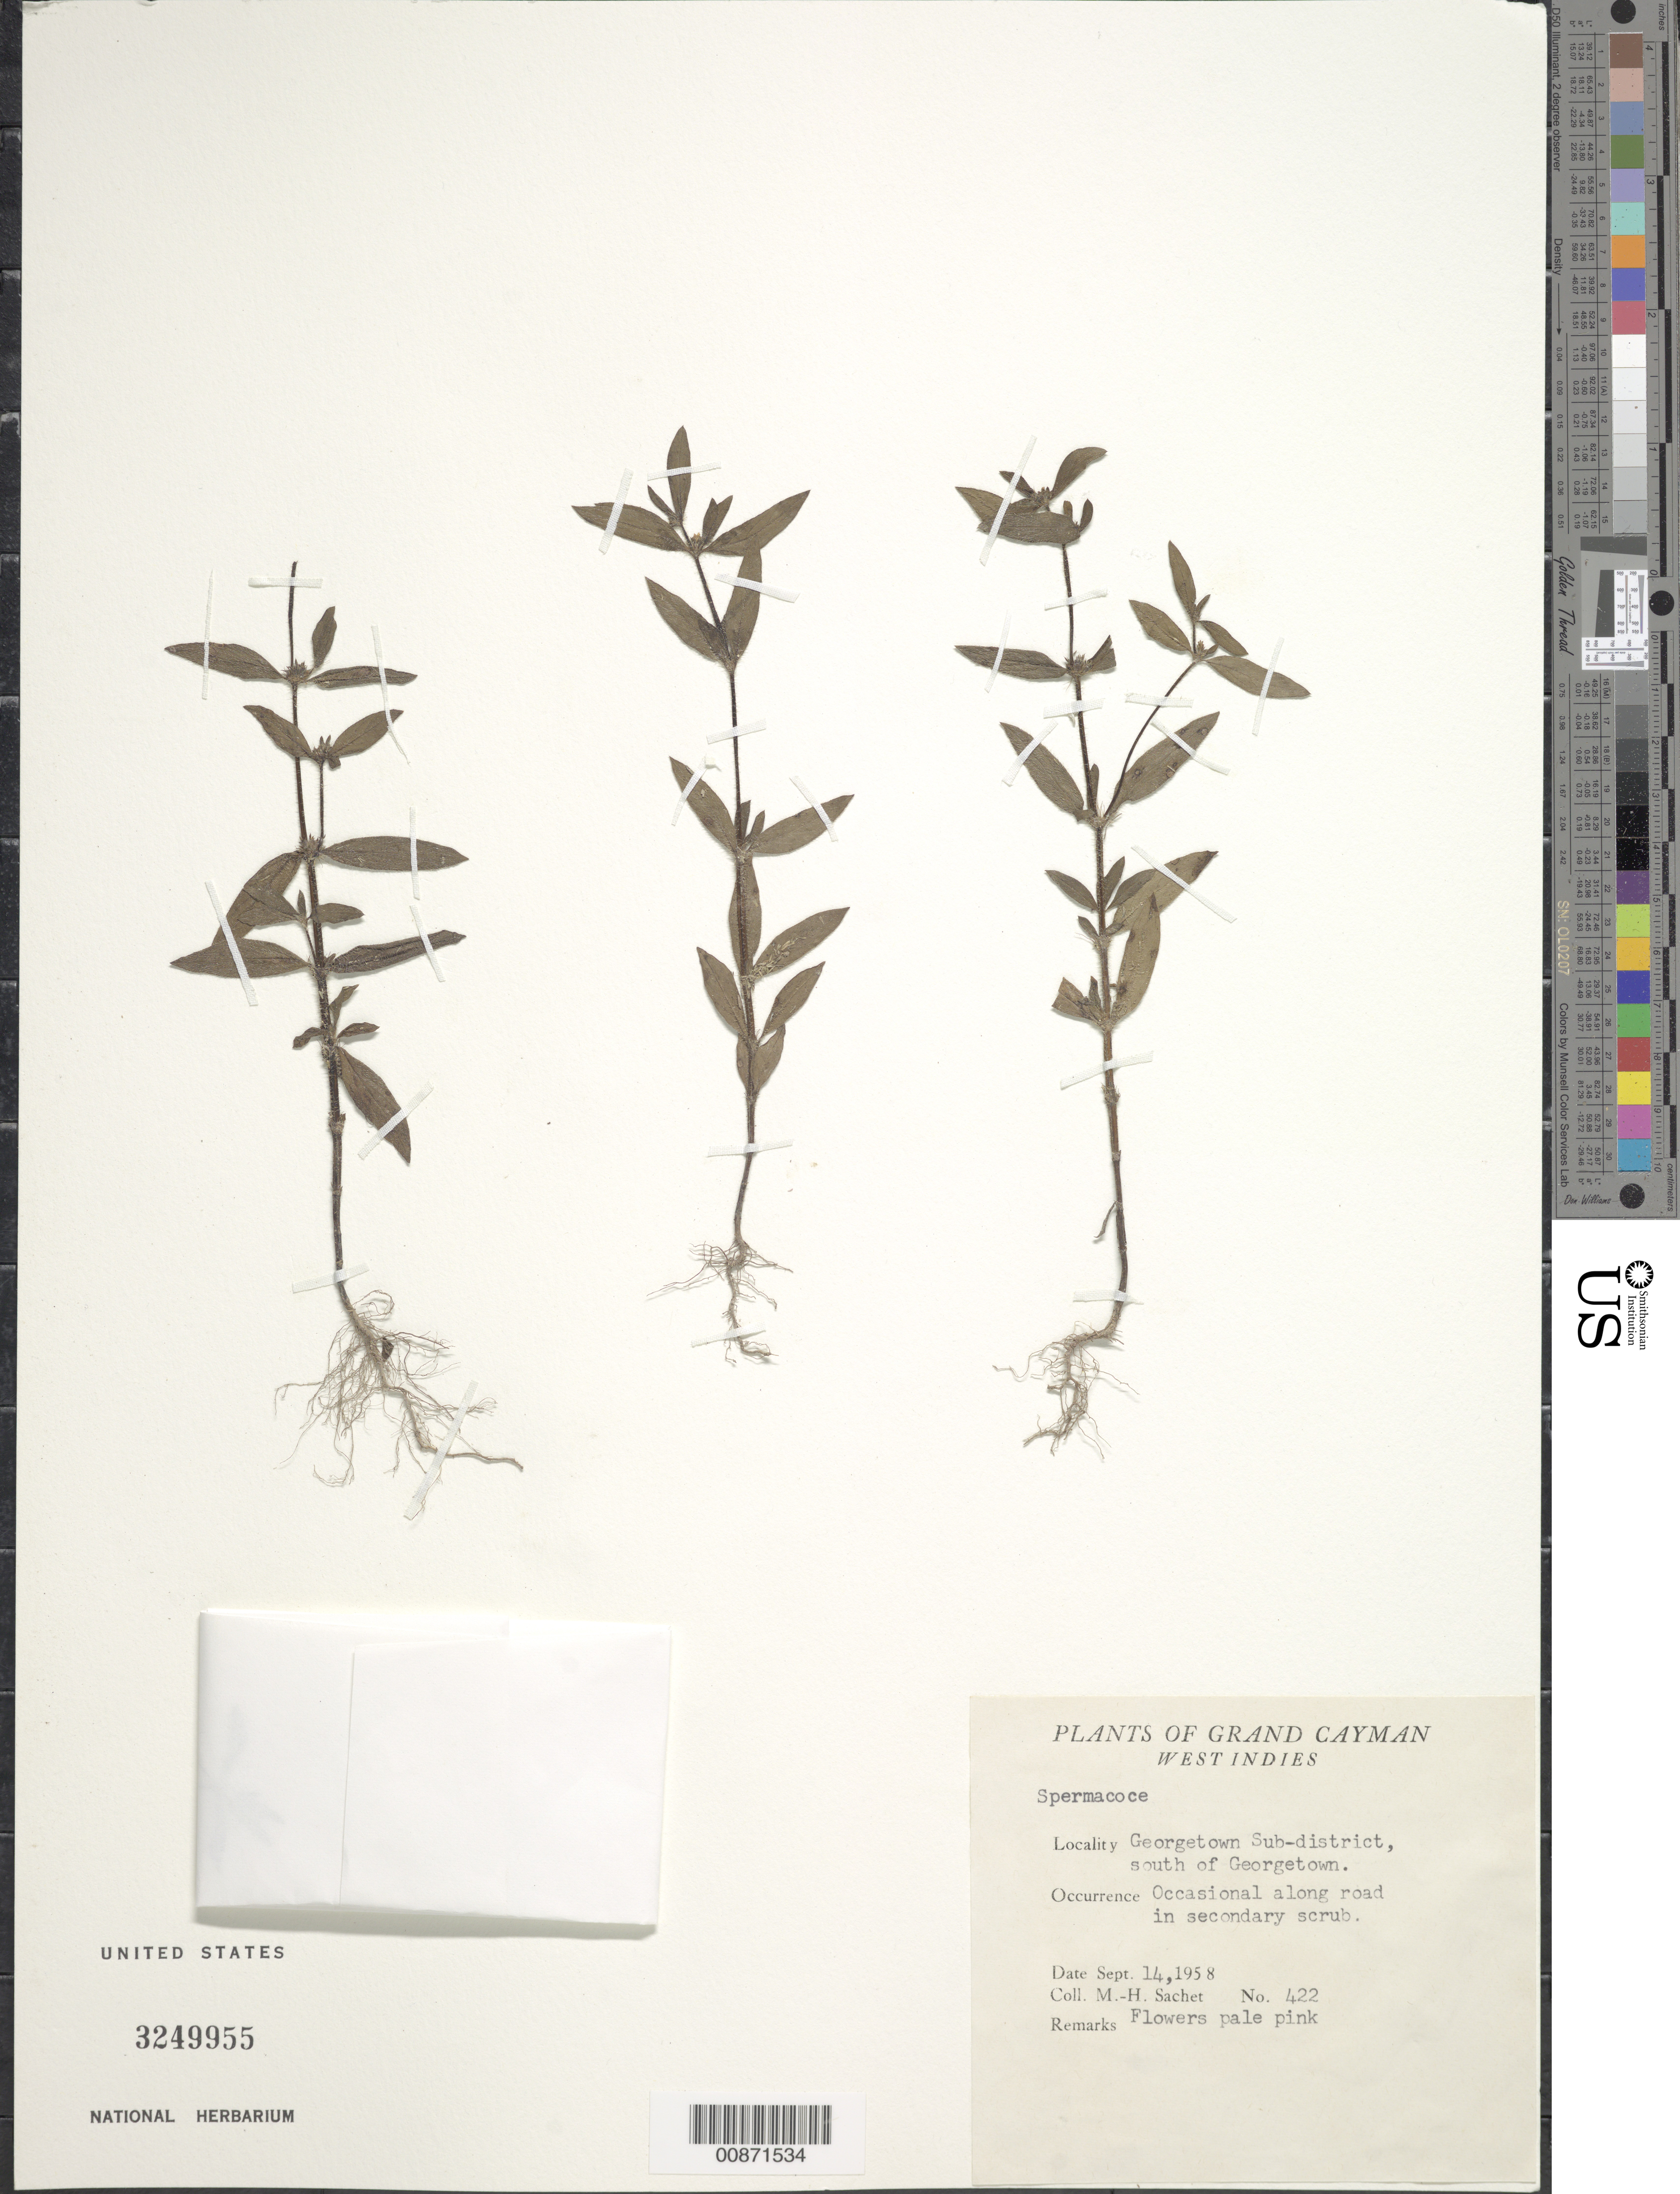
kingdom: Plantae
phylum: Tracheophyta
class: Magnoliopsida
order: Gentianales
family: Rubiaceae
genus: Spermacoce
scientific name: Spermacoce sp.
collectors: M.-H. Sachet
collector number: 422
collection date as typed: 14 Sep 1958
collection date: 1958-09-14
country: Cayman Islands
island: Grand Cayman Island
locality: Georgetown Sub-district, south of Georgetown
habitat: Along road, in secondary scrub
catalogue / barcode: US 3249955